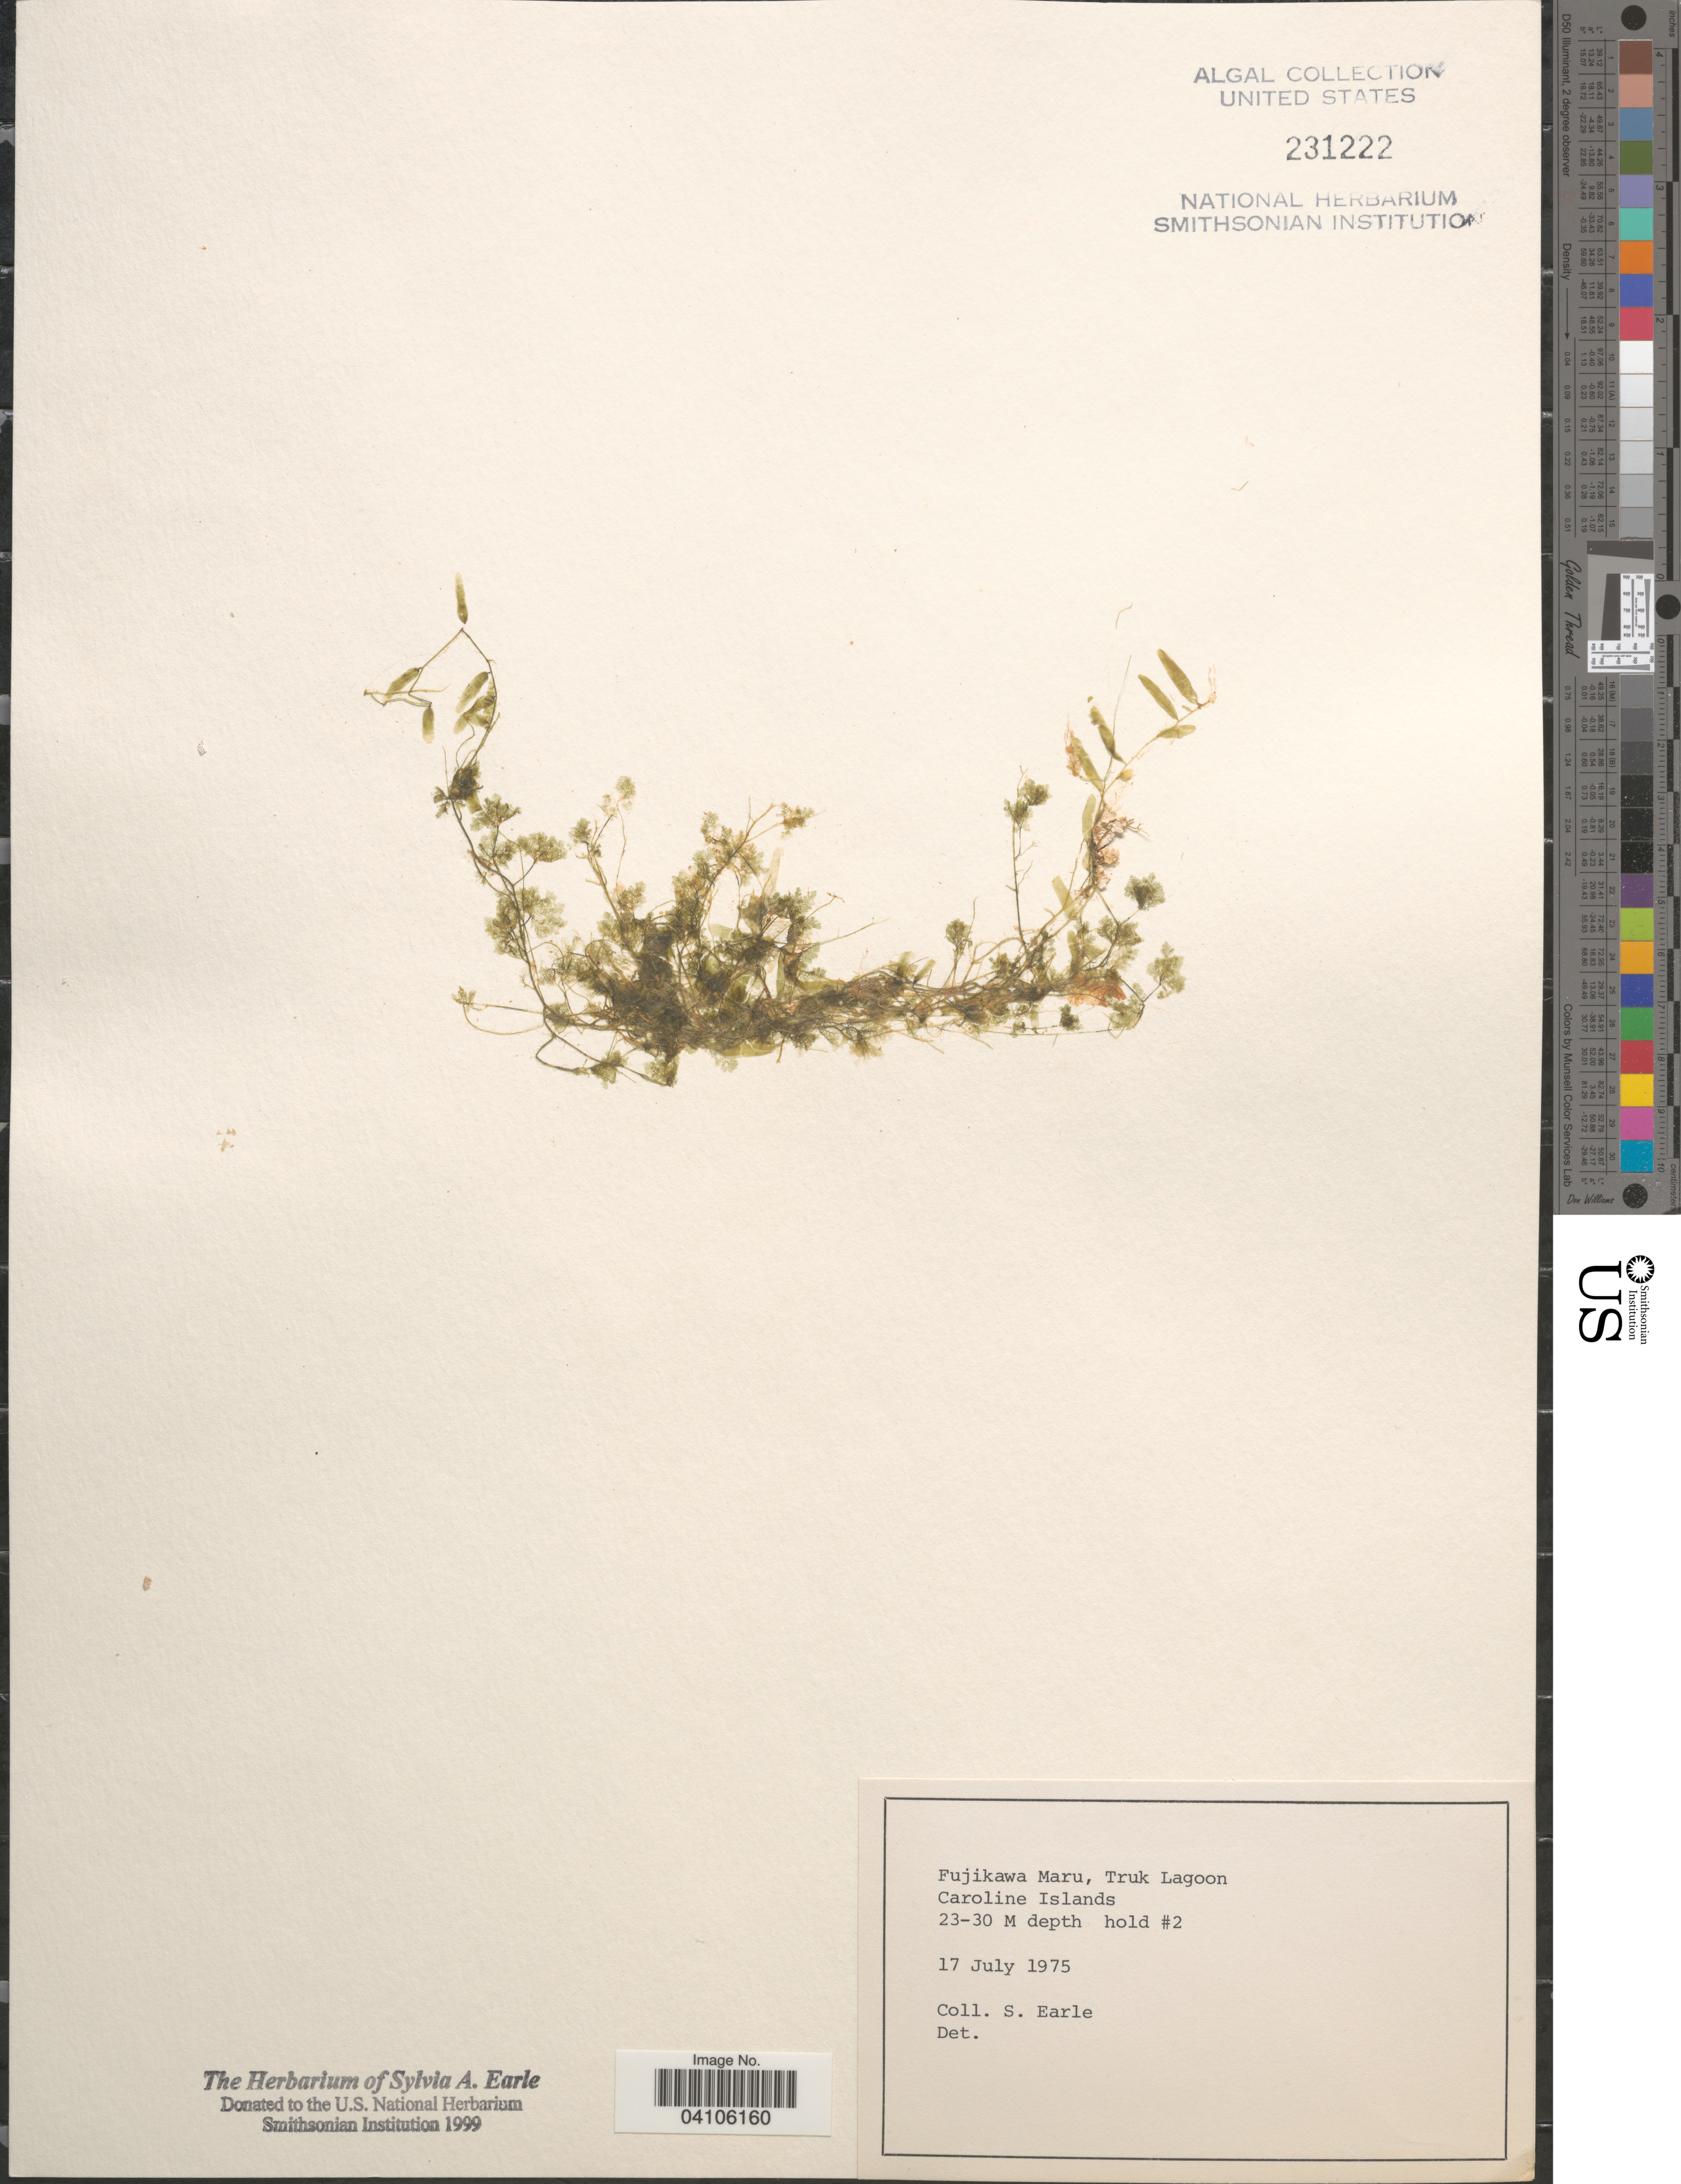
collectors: S. A. Earle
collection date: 1975-07-17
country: Micronesia, Federated States of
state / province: Truk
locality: Fujikawa Maru, Truk Lagoon. Caroline Islands. Hold #2.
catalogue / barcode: US 231222